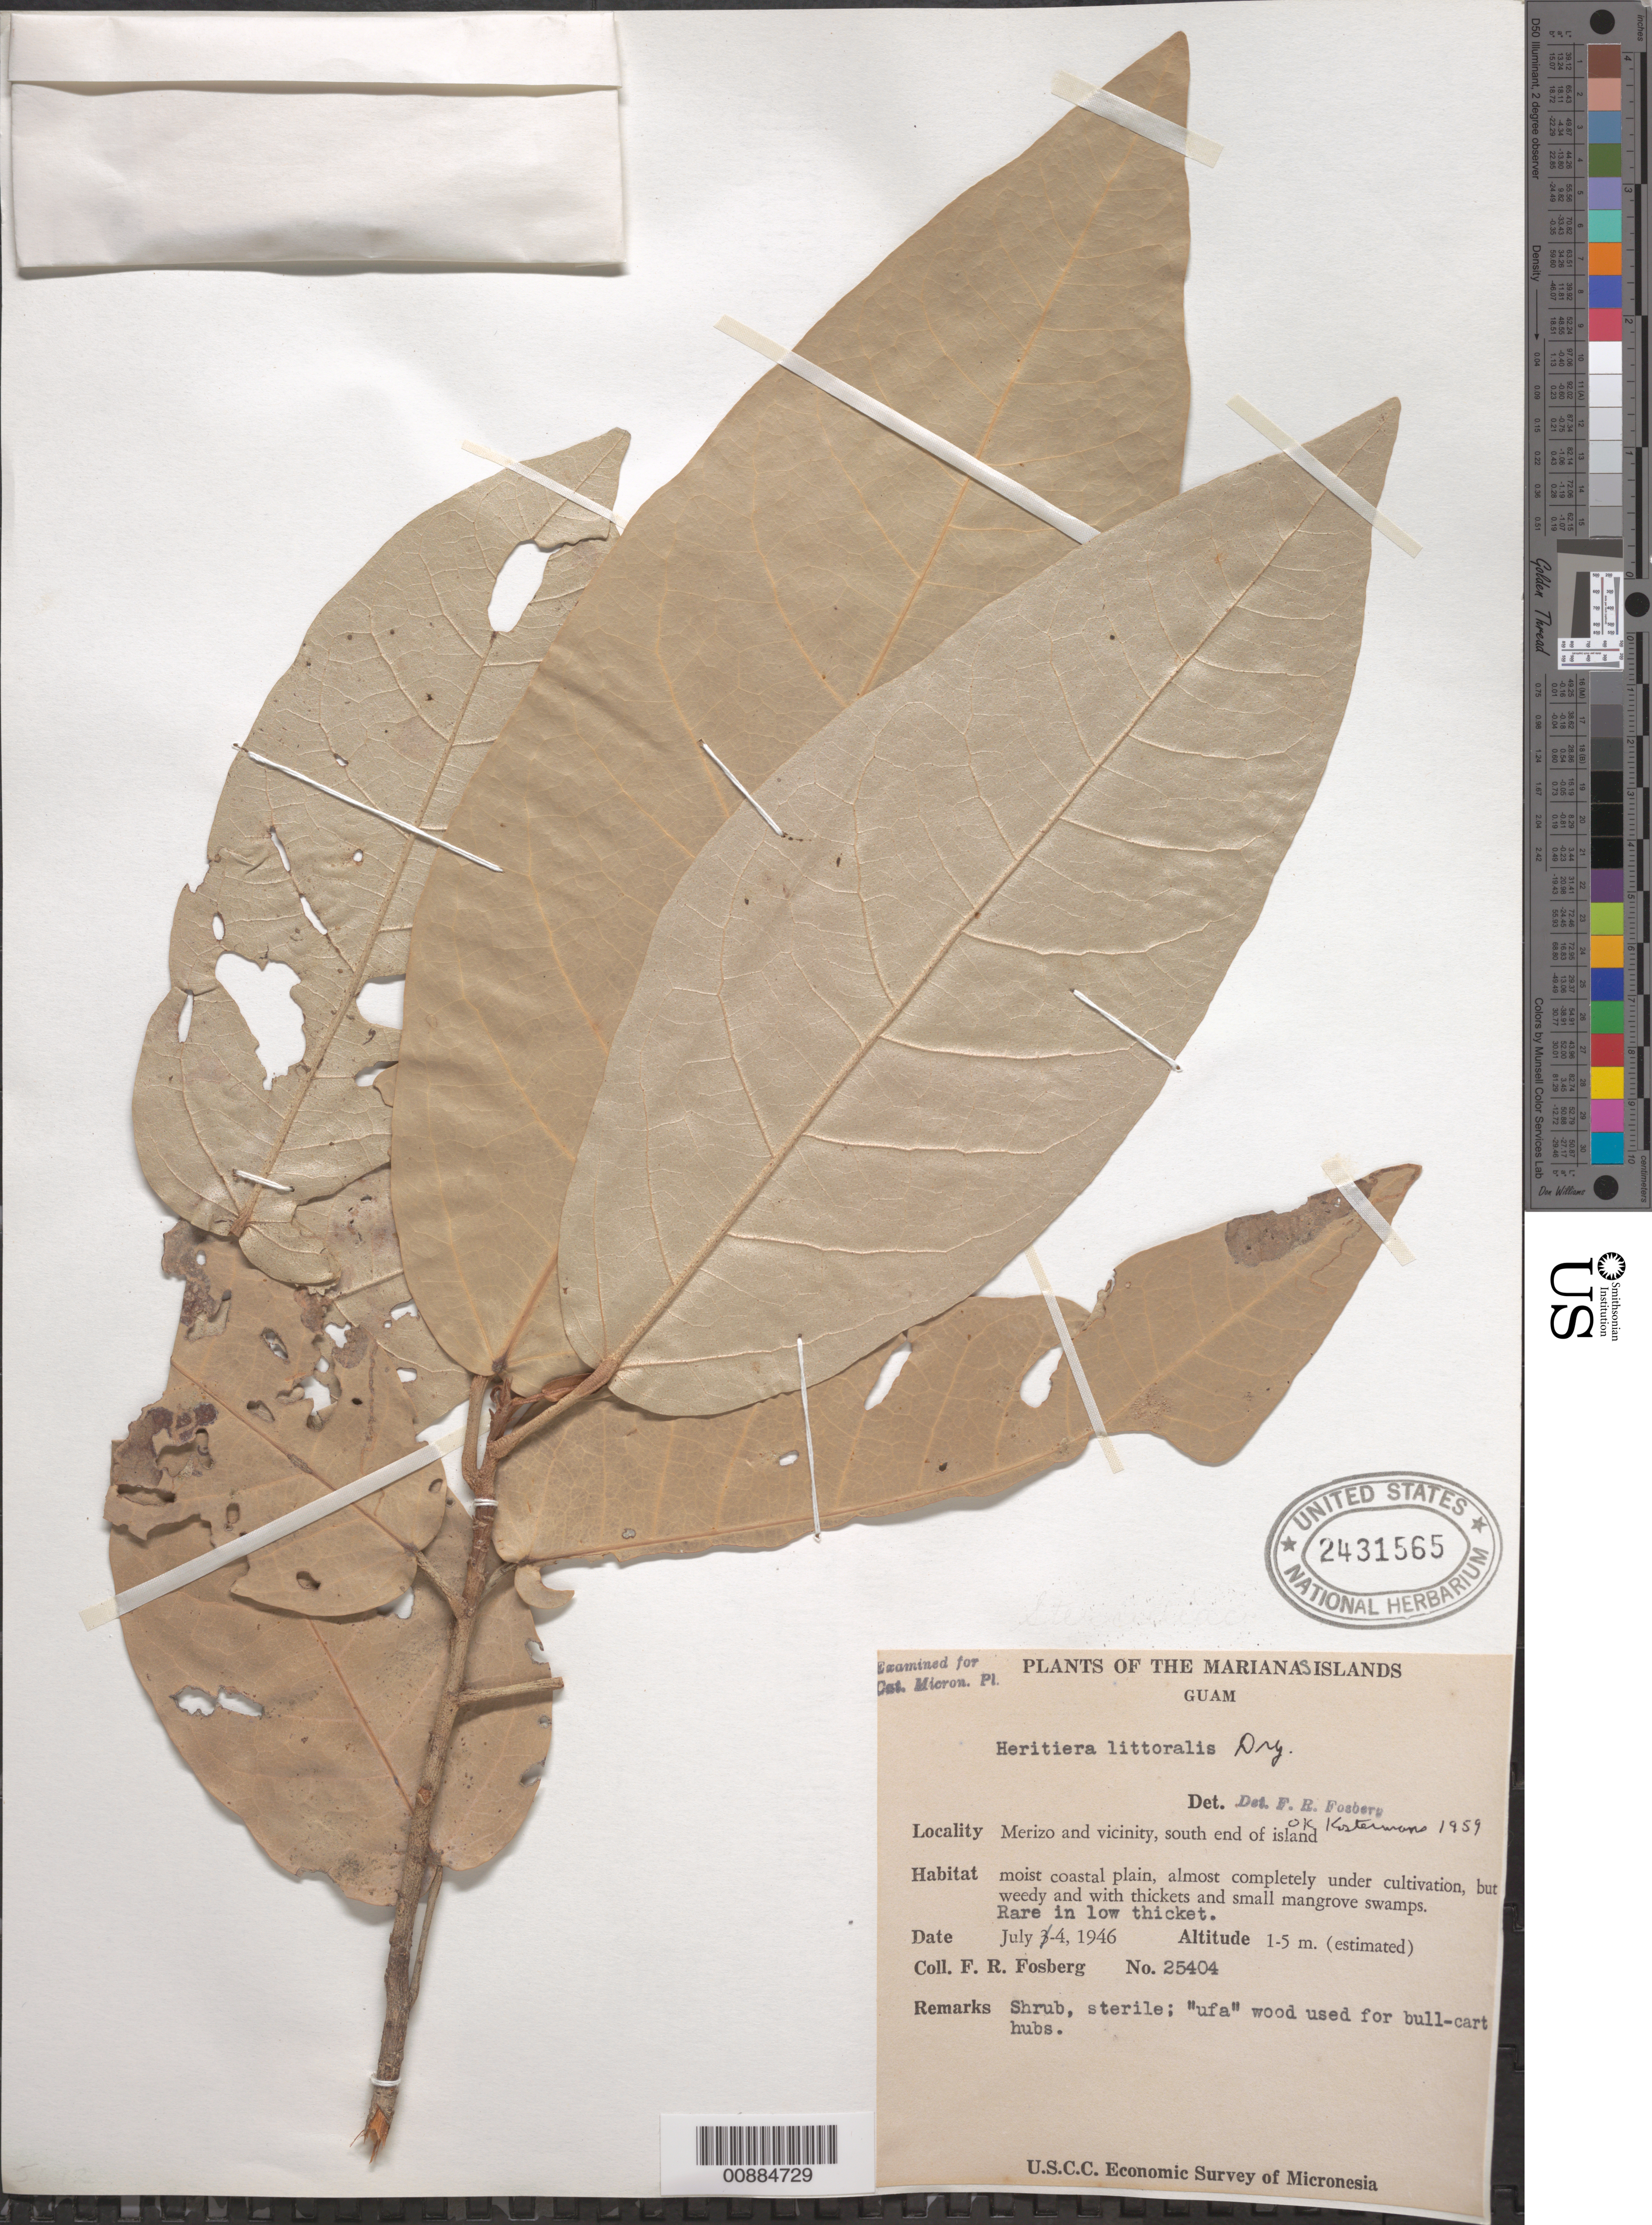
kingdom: Plantae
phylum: Tracheophyta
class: Magnoliopsida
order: Malvales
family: Malvaceae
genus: Heritiera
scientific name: Heritiera littoralis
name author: Aiton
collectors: F. R. Fosberg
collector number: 25404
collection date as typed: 01 Jul 1946 to 04 Jul 1946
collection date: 1946-07-01/1946-07-04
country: Guam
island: Guam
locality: Merizo and vicinity, south end of island.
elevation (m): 1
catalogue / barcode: US 2431565